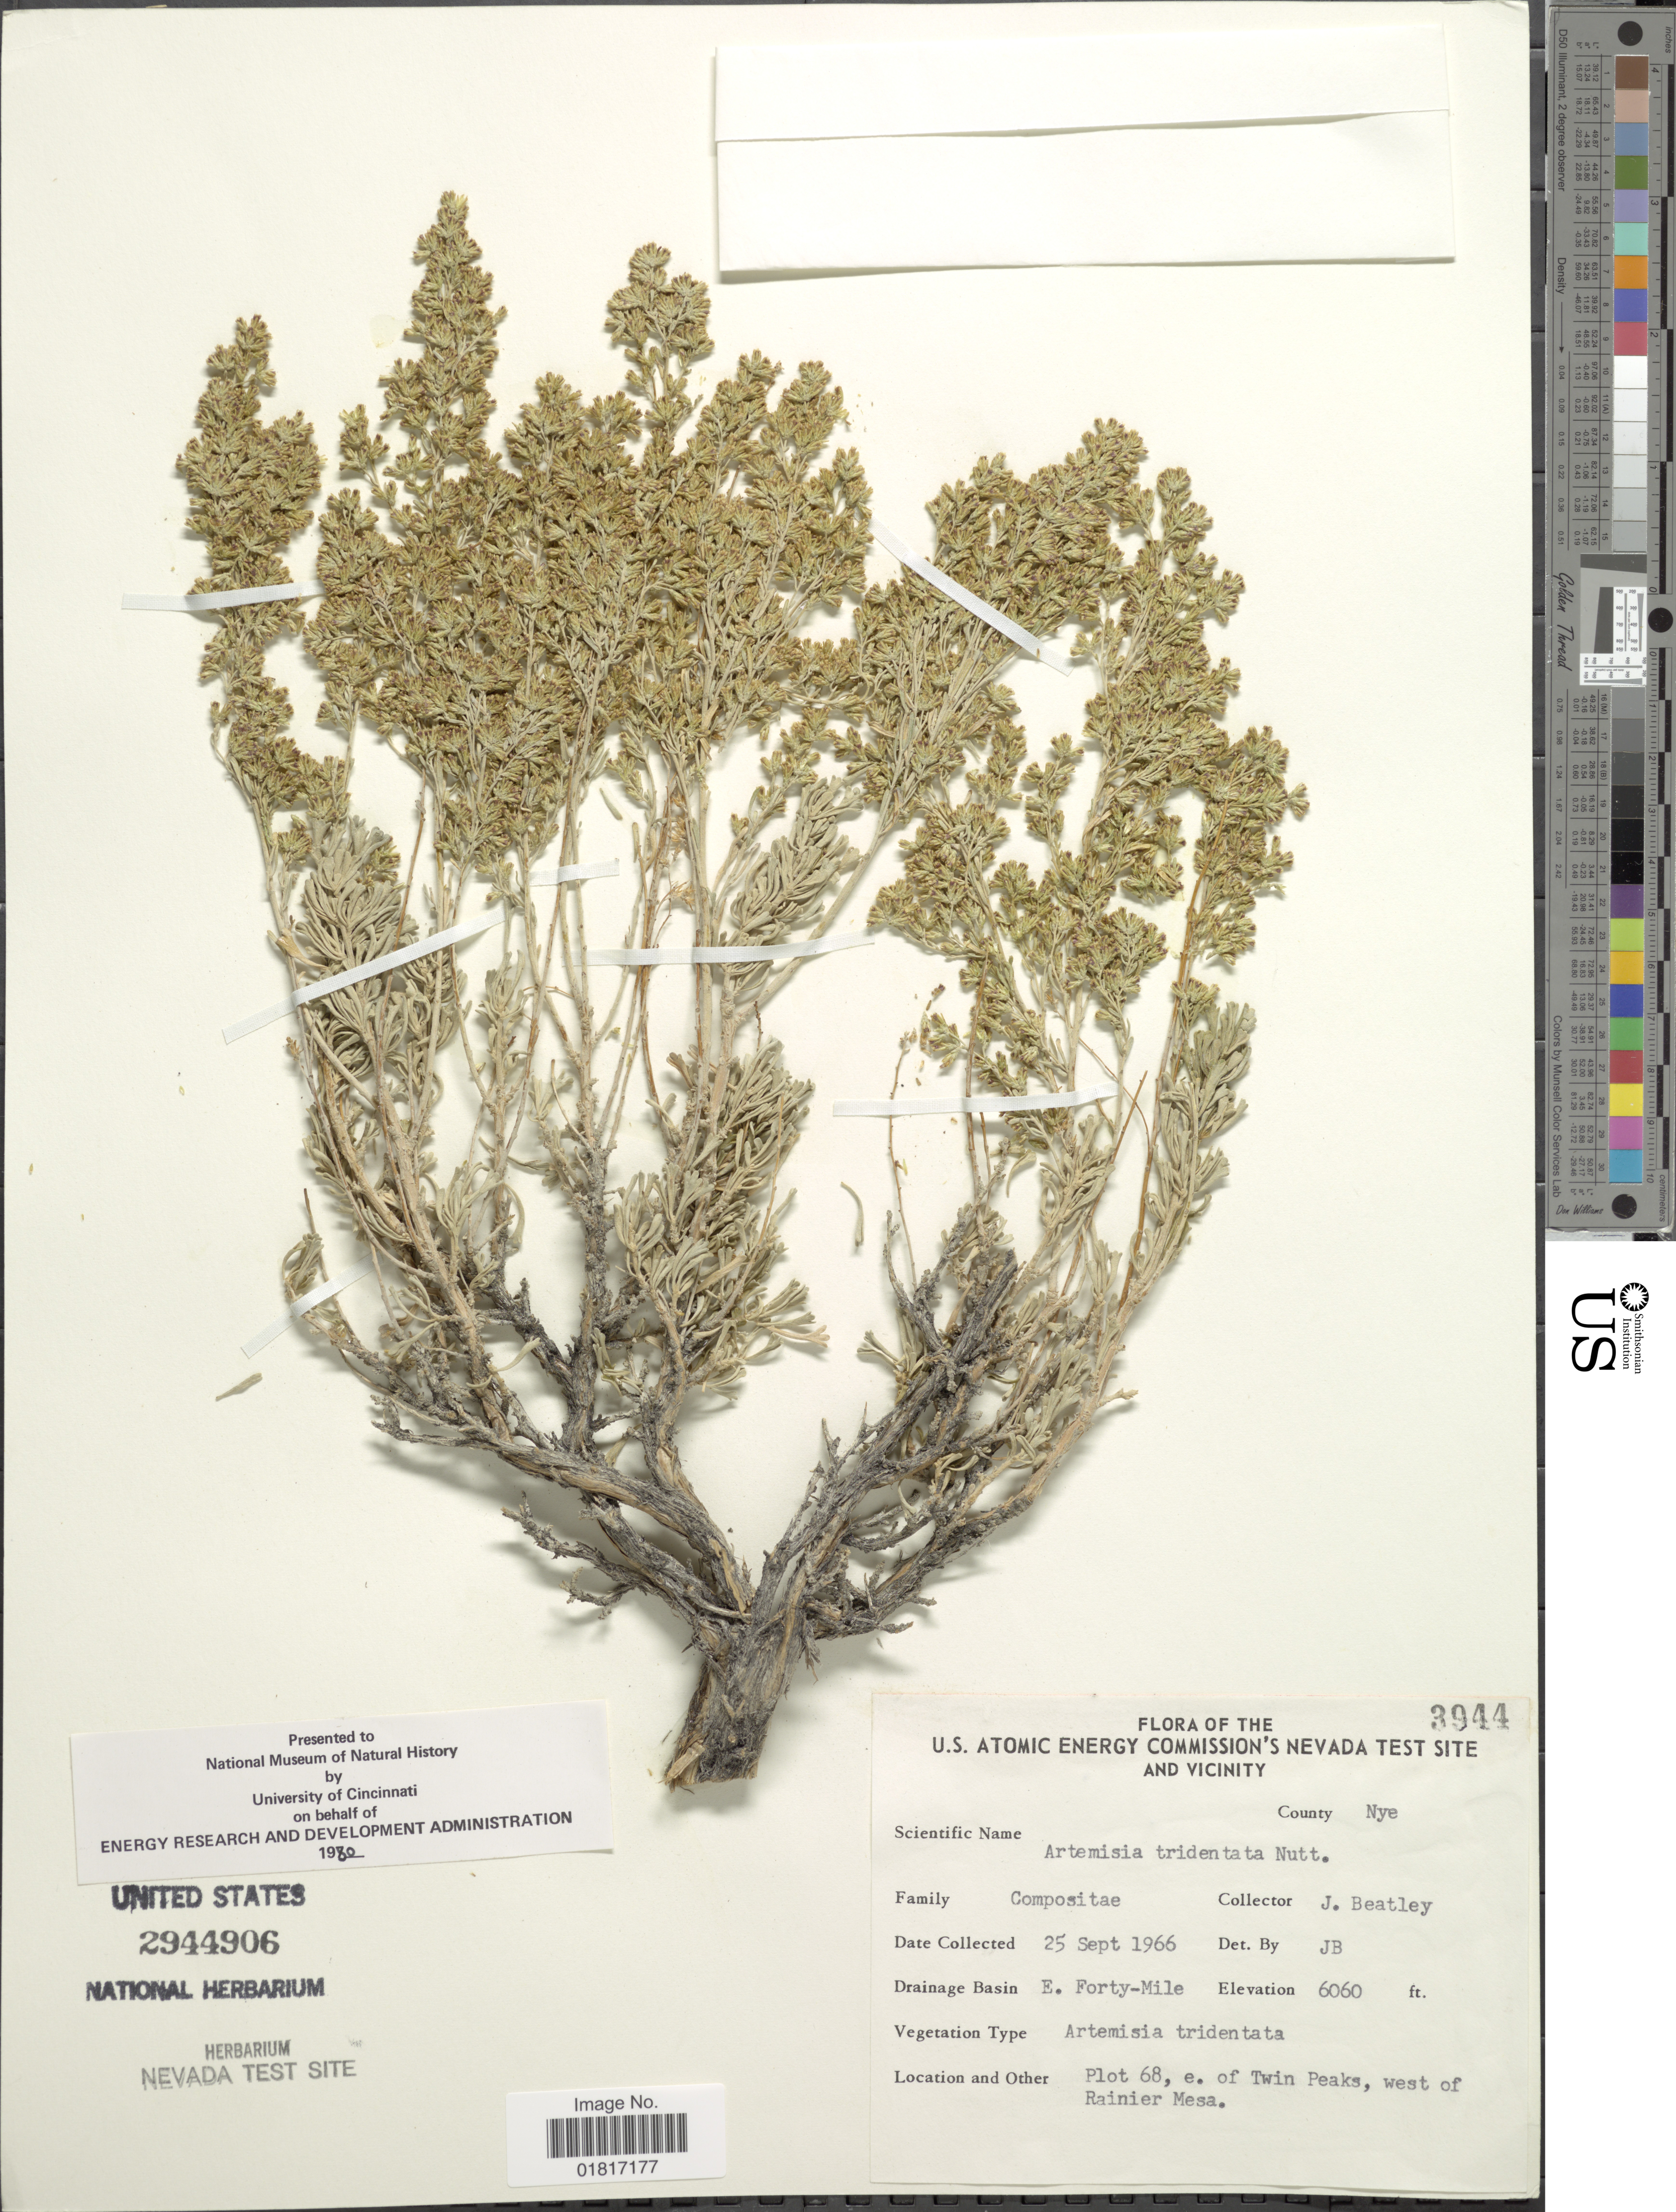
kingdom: Plantae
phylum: Tracheophyta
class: Magnoliopsida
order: Asterales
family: Asteraceae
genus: Artemisia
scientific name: Artemisia tridentata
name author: Nutt.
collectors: J. C. Beatley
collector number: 3944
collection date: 1966-09-25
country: United States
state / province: Nevada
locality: U.S. Atomic Energy Commision's Nevada Test Site and Vicinity, County Nye, Drainage Basin E. Forty-Mile, Plot 68, e. of Twin Peaks, west of Rainier Mesa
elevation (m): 1847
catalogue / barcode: US 2944906